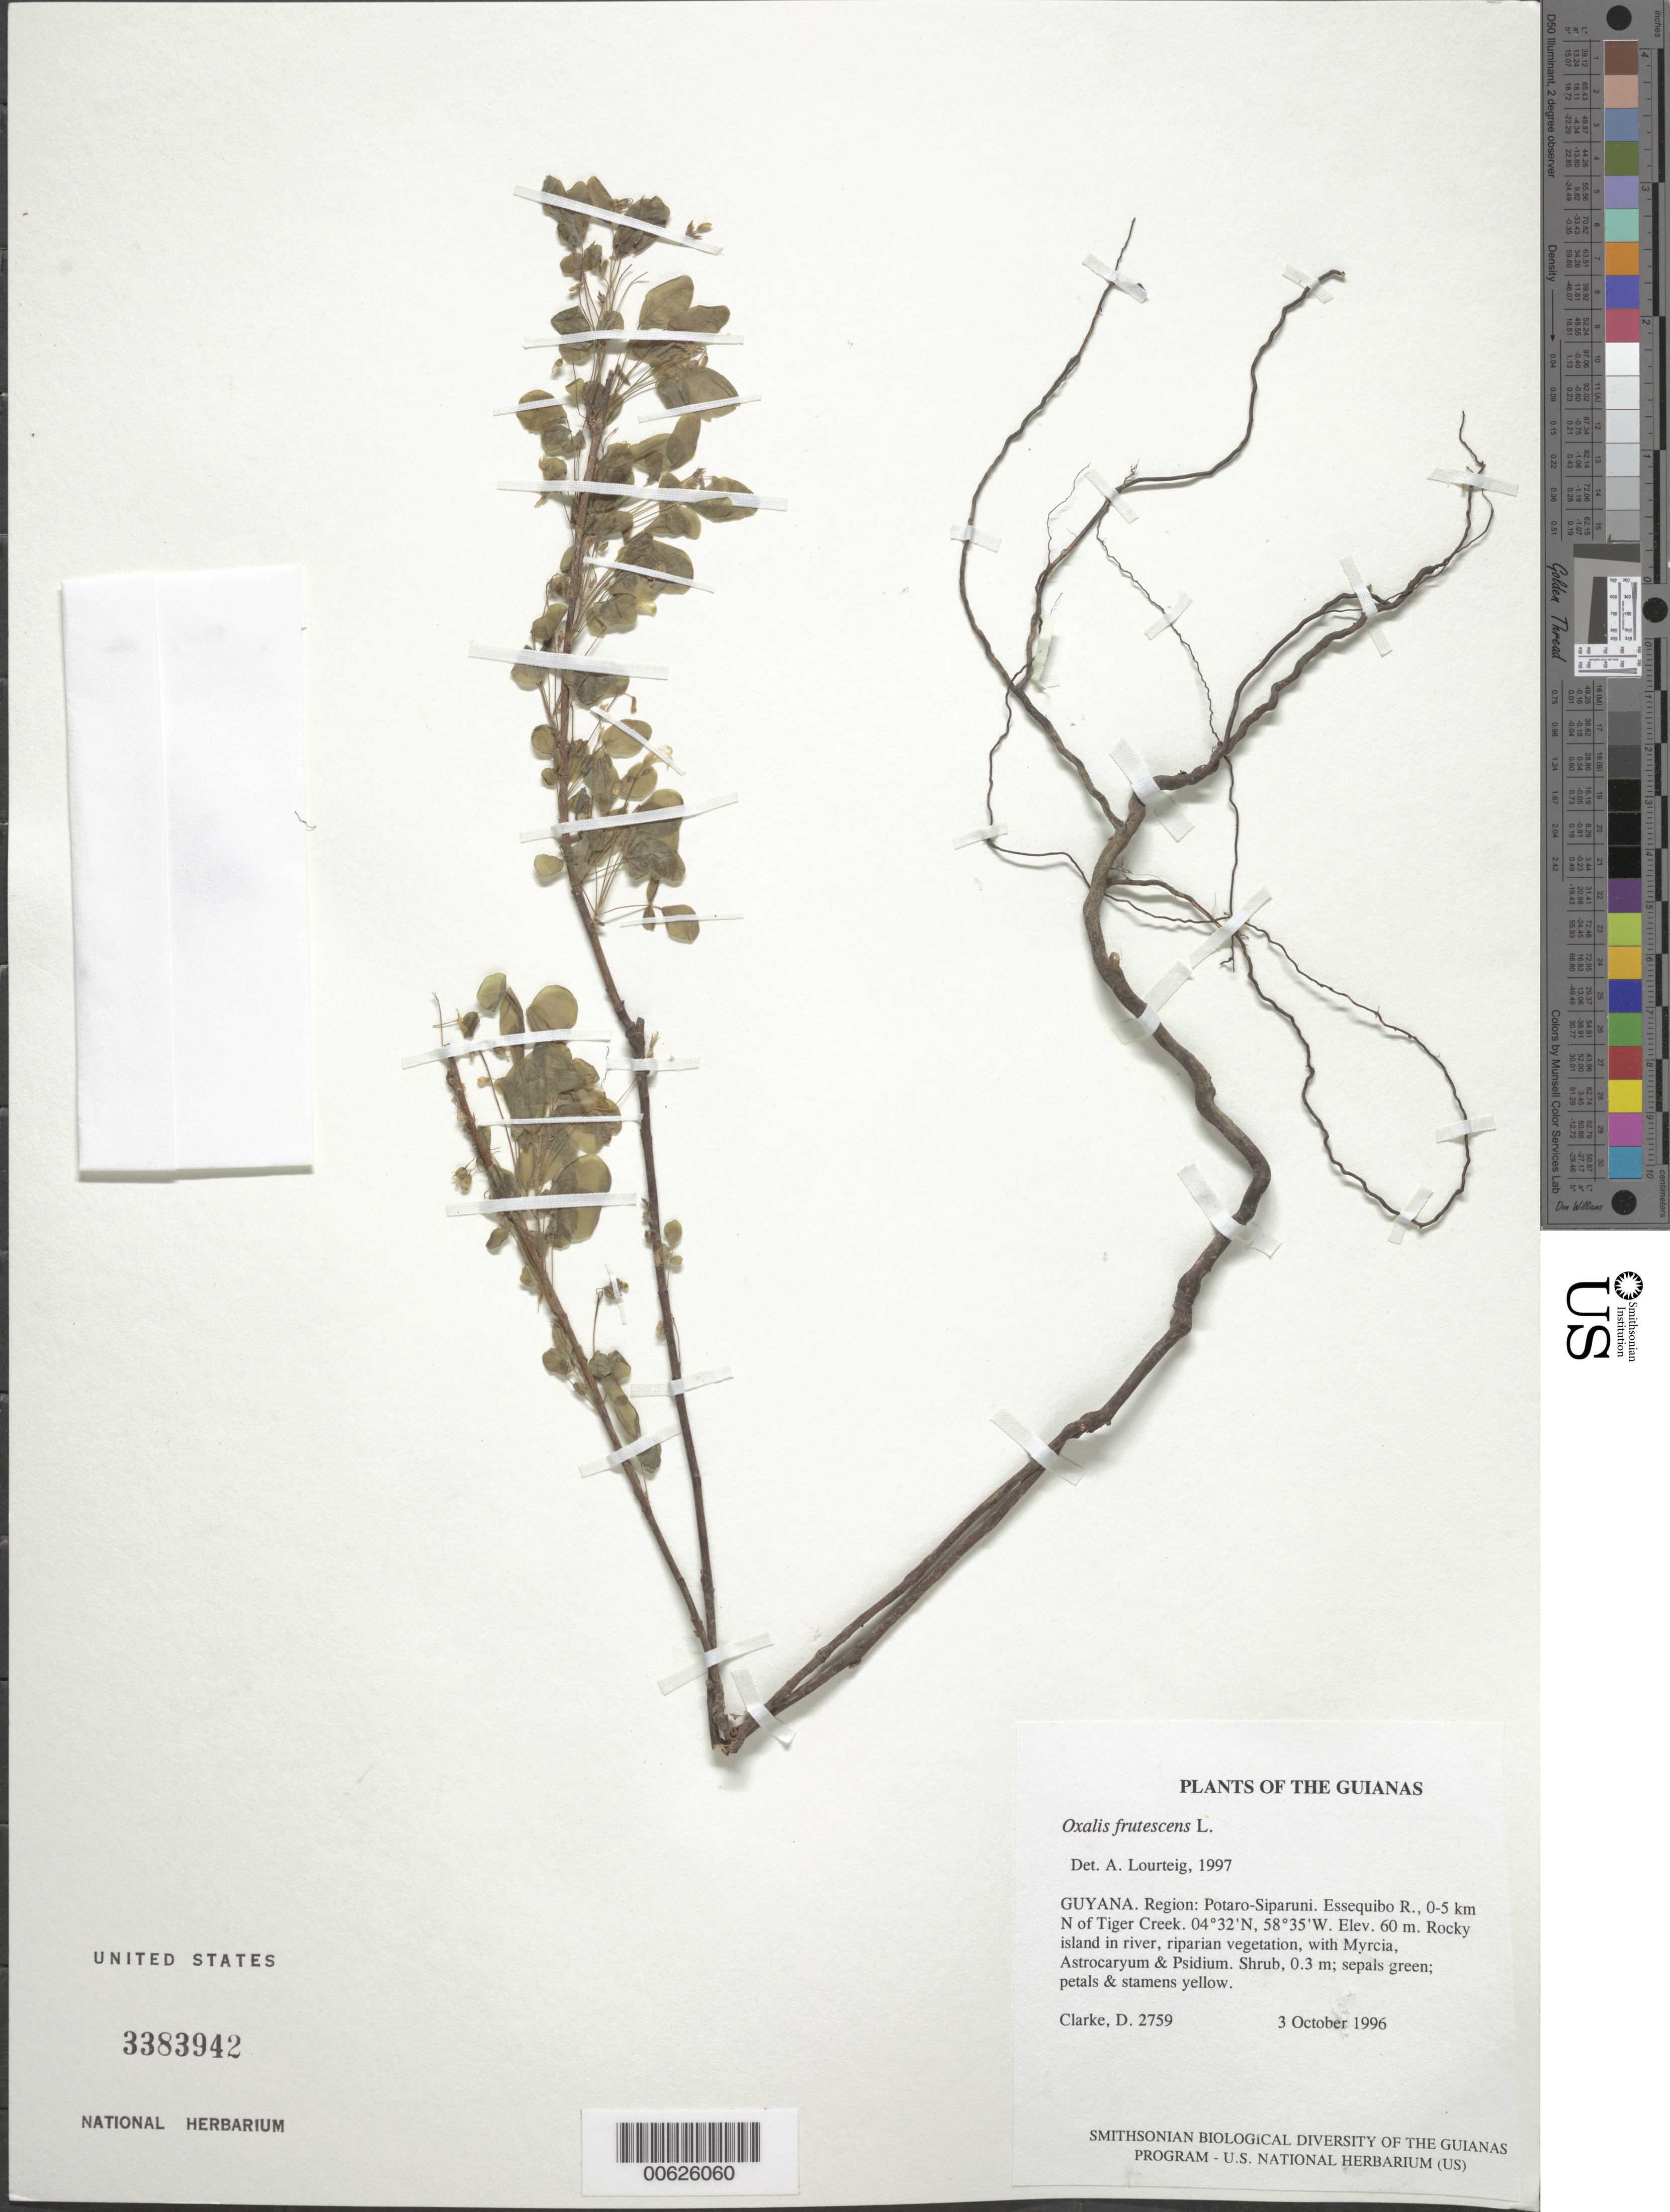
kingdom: Plantae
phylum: Tracheophyta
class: Magnoliopsida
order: Oxalidales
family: Oxalidaceae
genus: Oxalis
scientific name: Oxalis frutescens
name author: L.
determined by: Lourteig, A.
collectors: H. D. Clarke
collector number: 2759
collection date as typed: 3 October 1996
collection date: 1996-10-03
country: Guyana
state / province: Potaro-Siparuni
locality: Iwokrama International Rainforest Reserve; Essequibo R., 0-5 km N of Tiger Creek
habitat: Rocky island in river, riparian vegetation, with Myrcia, Astrocaryum & Psidium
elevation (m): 60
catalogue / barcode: US 3383942